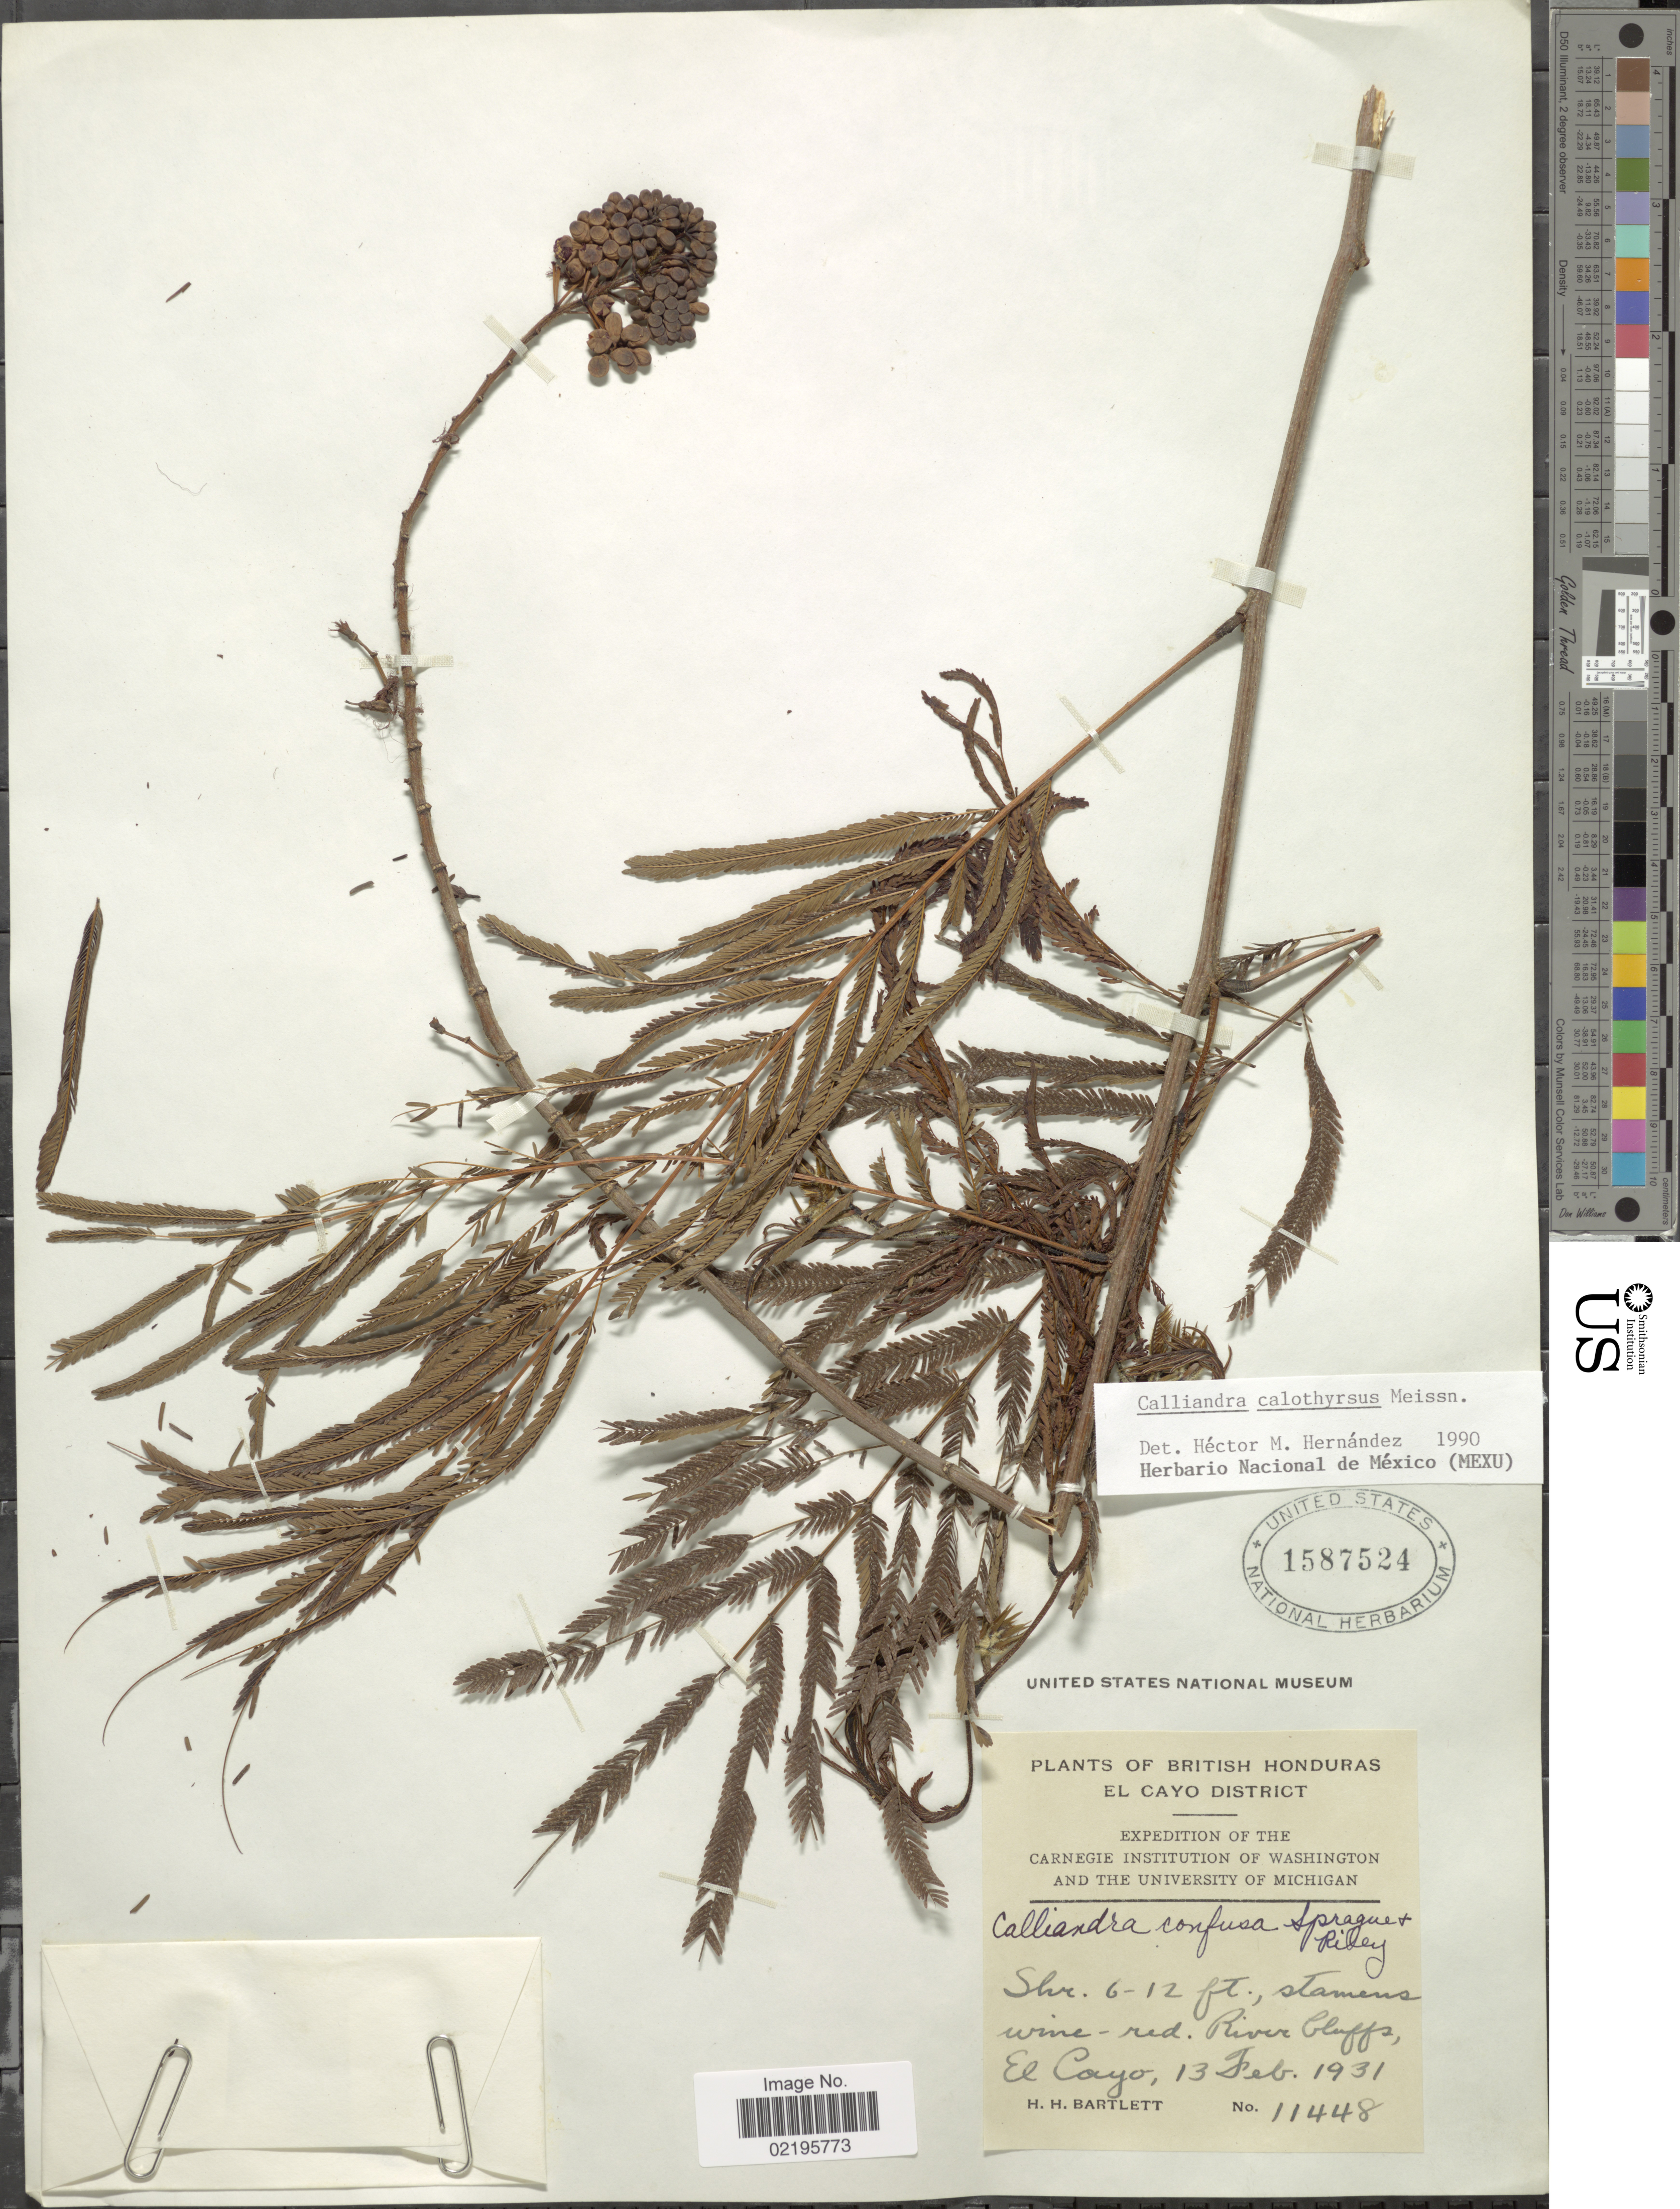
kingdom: Plantae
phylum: Tracheophyta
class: Magnoliopsida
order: Fabales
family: Fabaceae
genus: Calliandra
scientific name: Calliandra calothyrsus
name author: Meisn.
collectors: H. H. Bartlett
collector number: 11448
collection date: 1931-02-13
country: Belize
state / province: Cayo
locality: British Honduras, El Cayo District, River Bluffs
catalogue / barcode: US 1587524